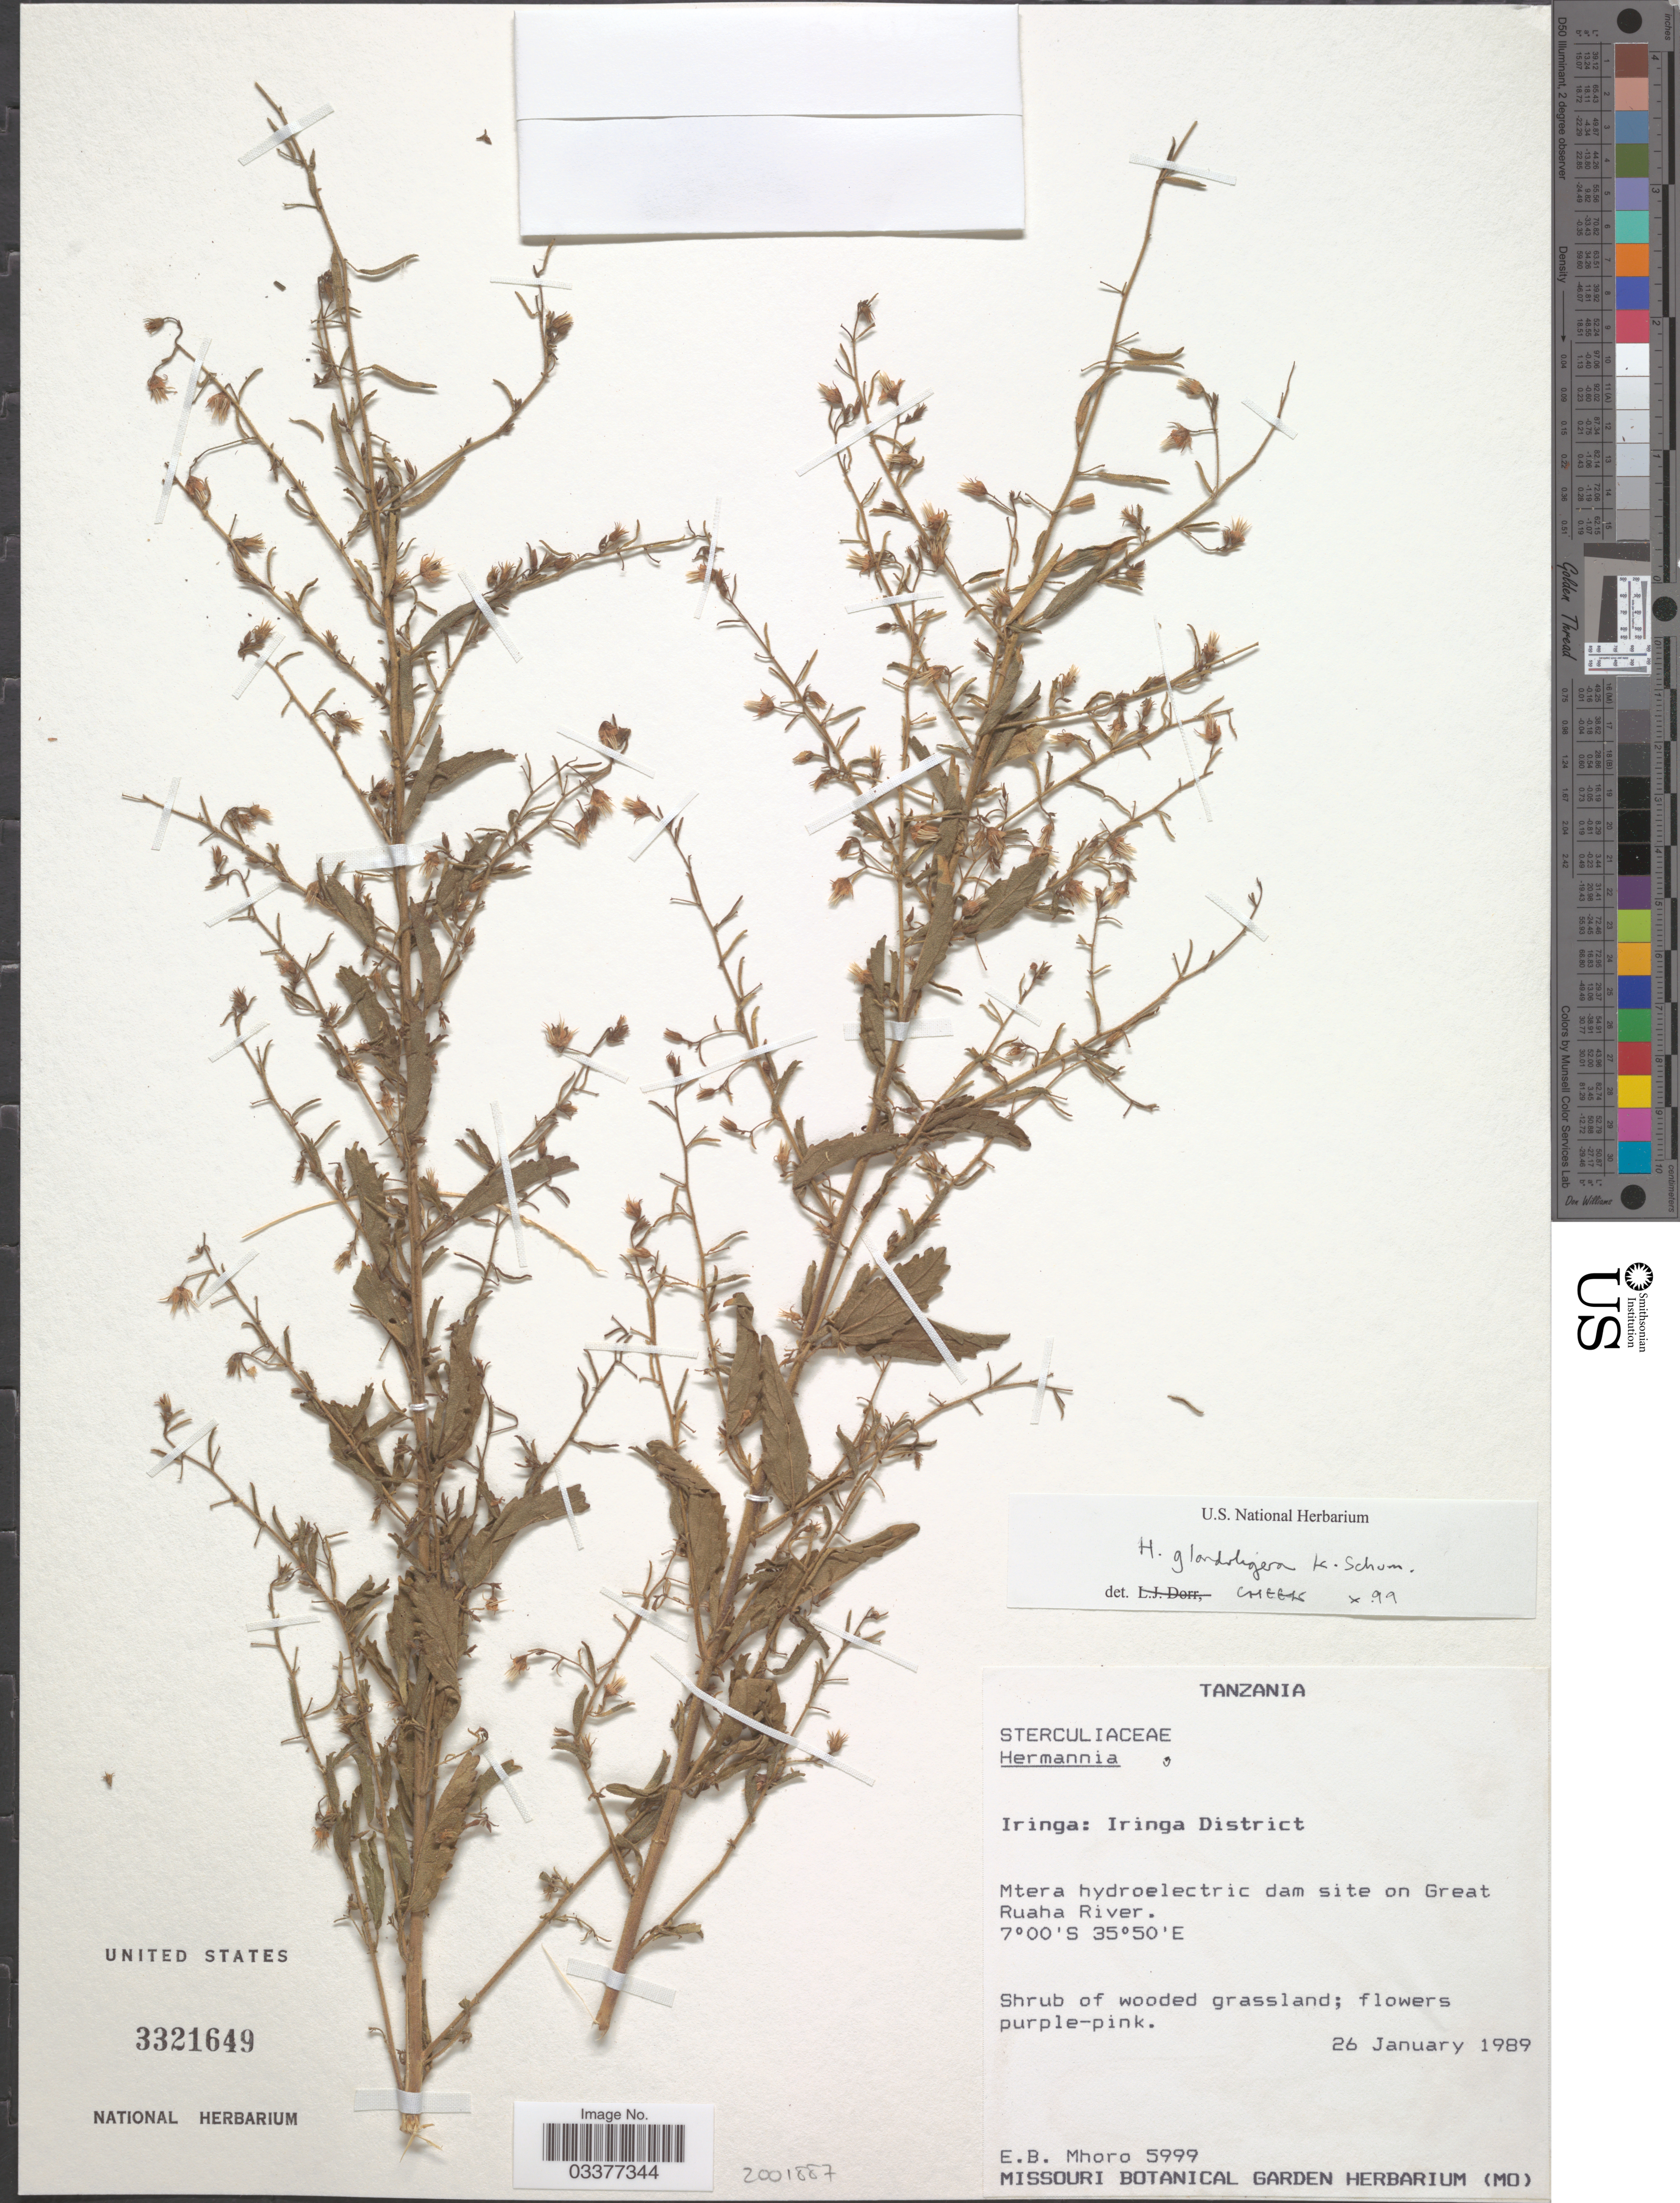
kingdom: Plantae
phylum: Tracheophyta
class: Magnoliopsida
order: Malvales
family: Malvaceae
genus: Hermannia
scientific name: Hermannia glanduligera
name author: K. Schum.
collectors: E. Mhoro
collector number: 5999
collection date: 1989-01-26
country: Tanzania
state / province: Iringa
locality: Iringa District. Mtera hydroelectric dam site on Great Ruaha River.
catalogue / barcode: US 3321649